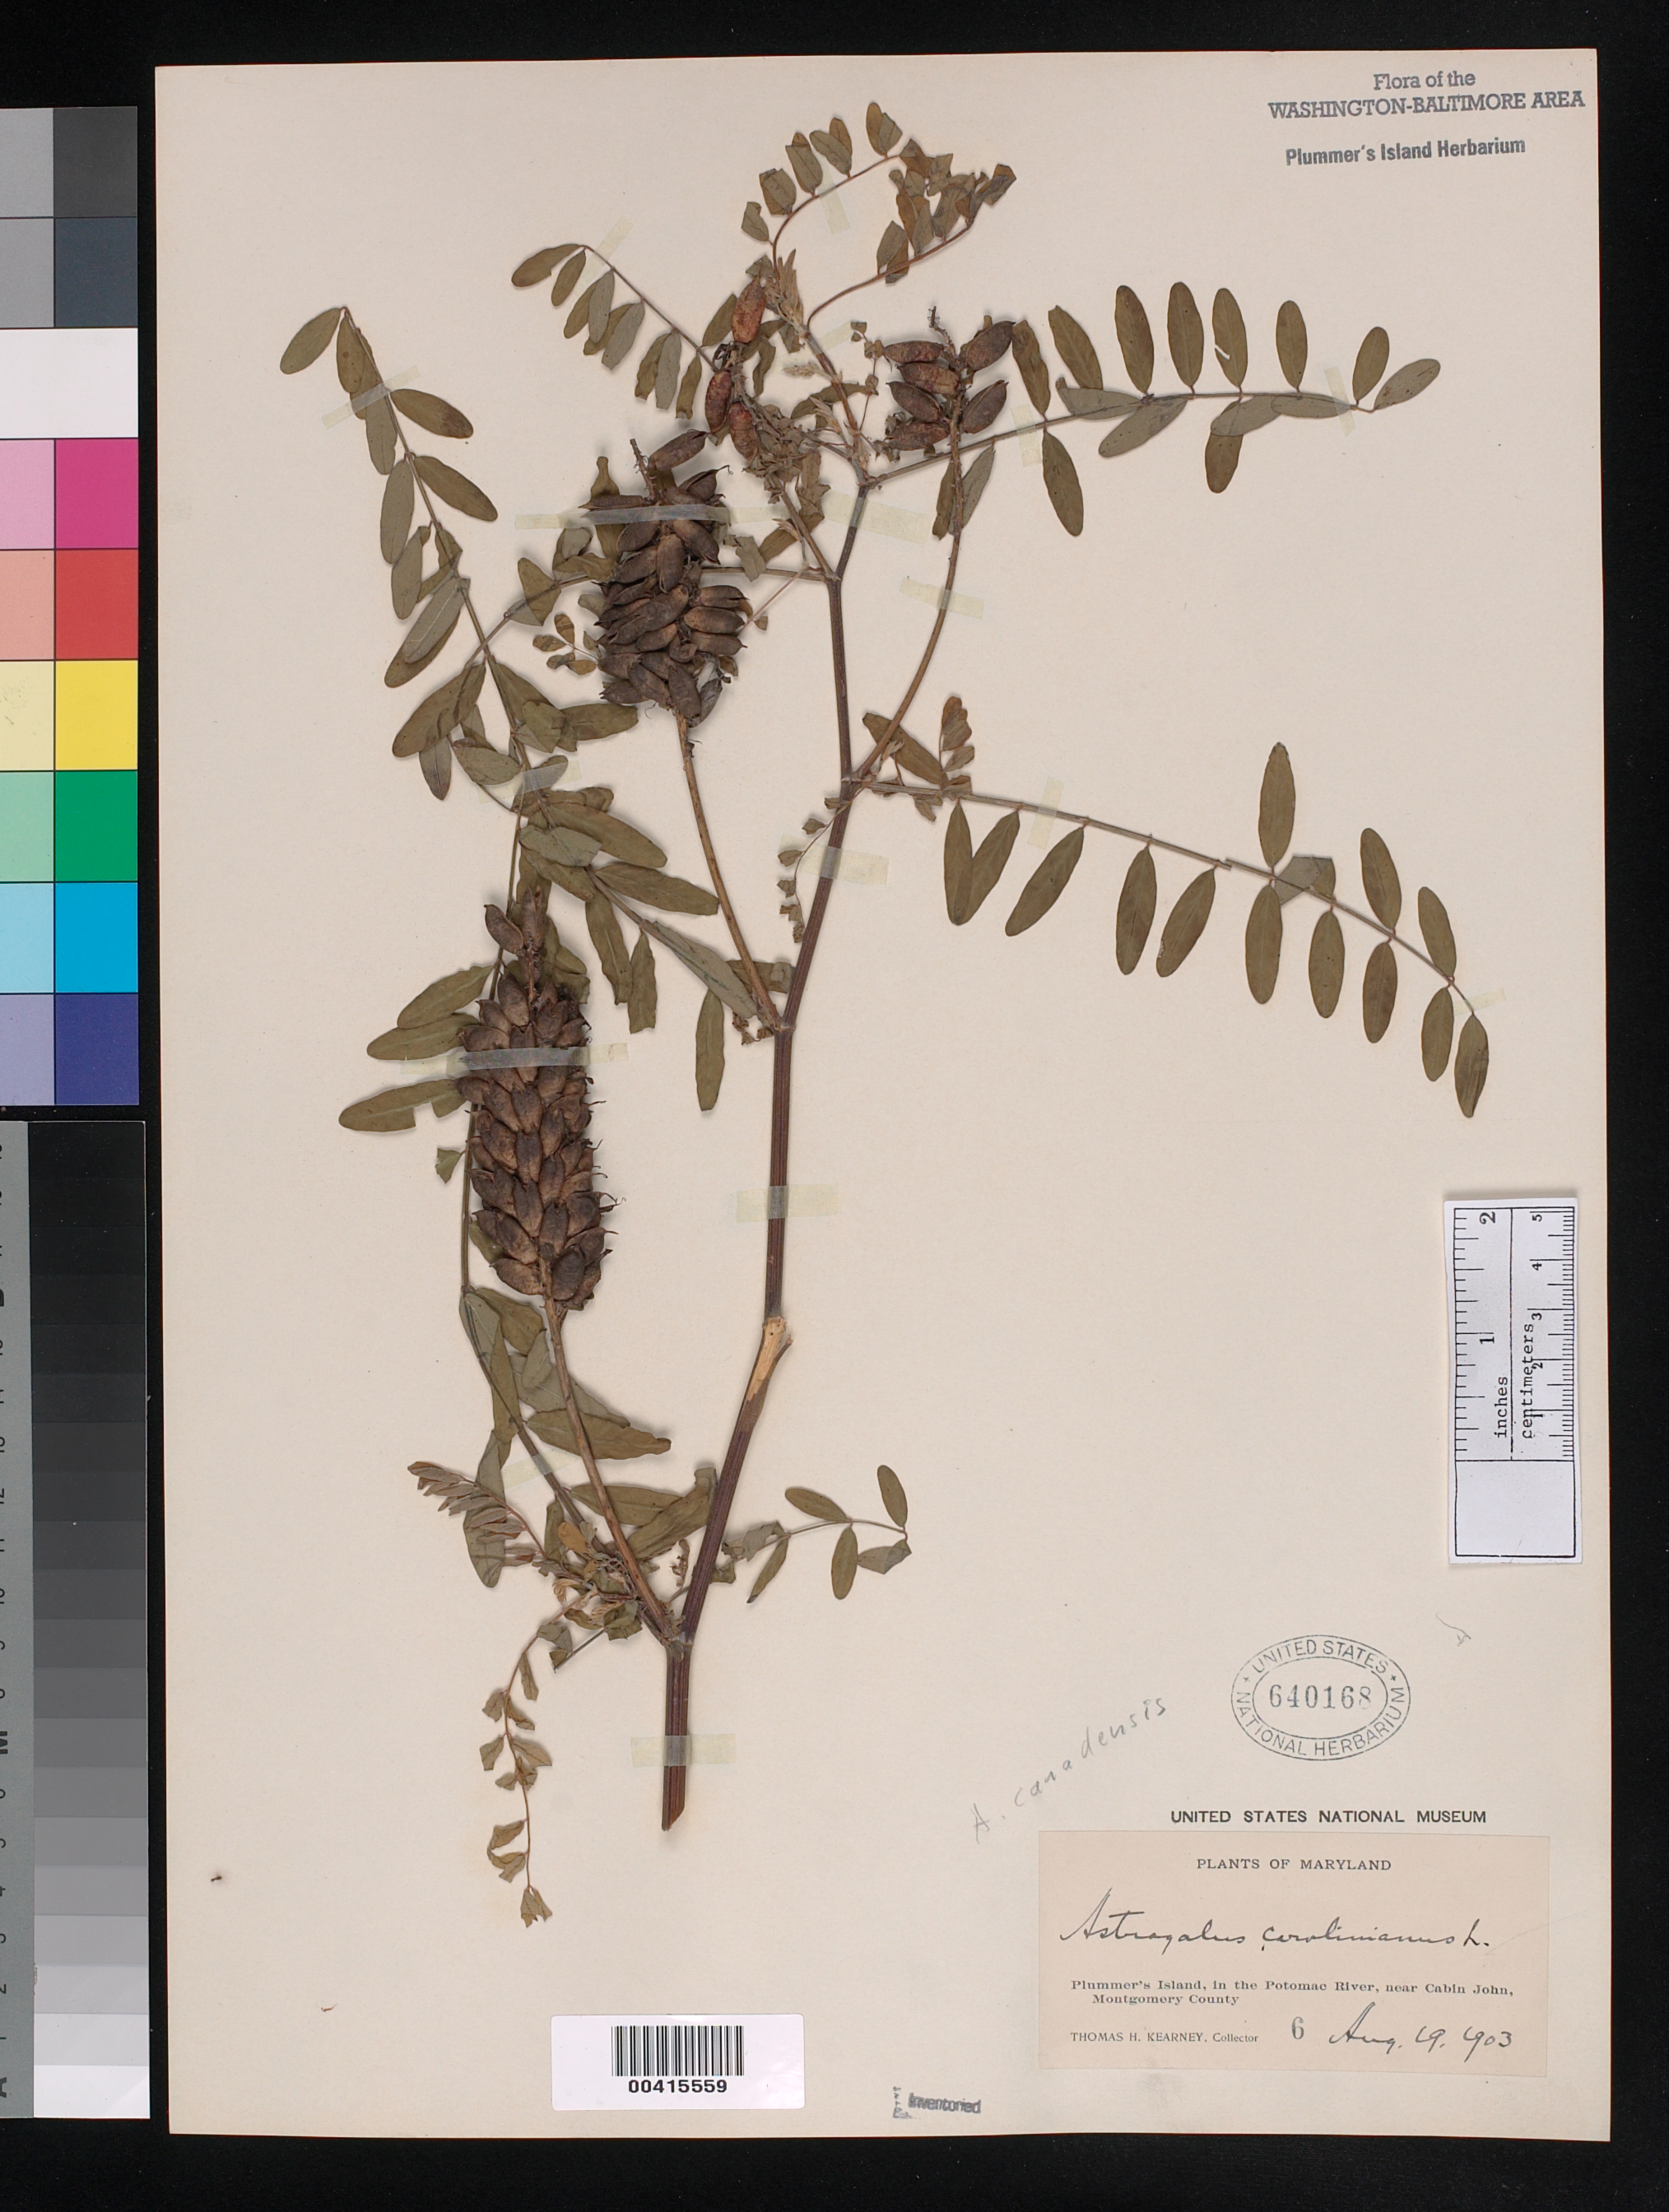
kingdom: Plantae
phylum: Tracheophyta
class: Magnoliopsida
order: Fabales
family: Fabaceae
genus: Astragalus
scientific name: Astragalus canadensis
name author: L.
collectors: T. H. Kearney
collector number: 6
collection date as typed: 19 Aug 1903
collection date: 1903-08-19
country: United States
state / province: Maryland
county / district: Montgomery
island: Plummers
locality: Plummer's Island C. & O. Canal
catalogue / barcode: US 640168